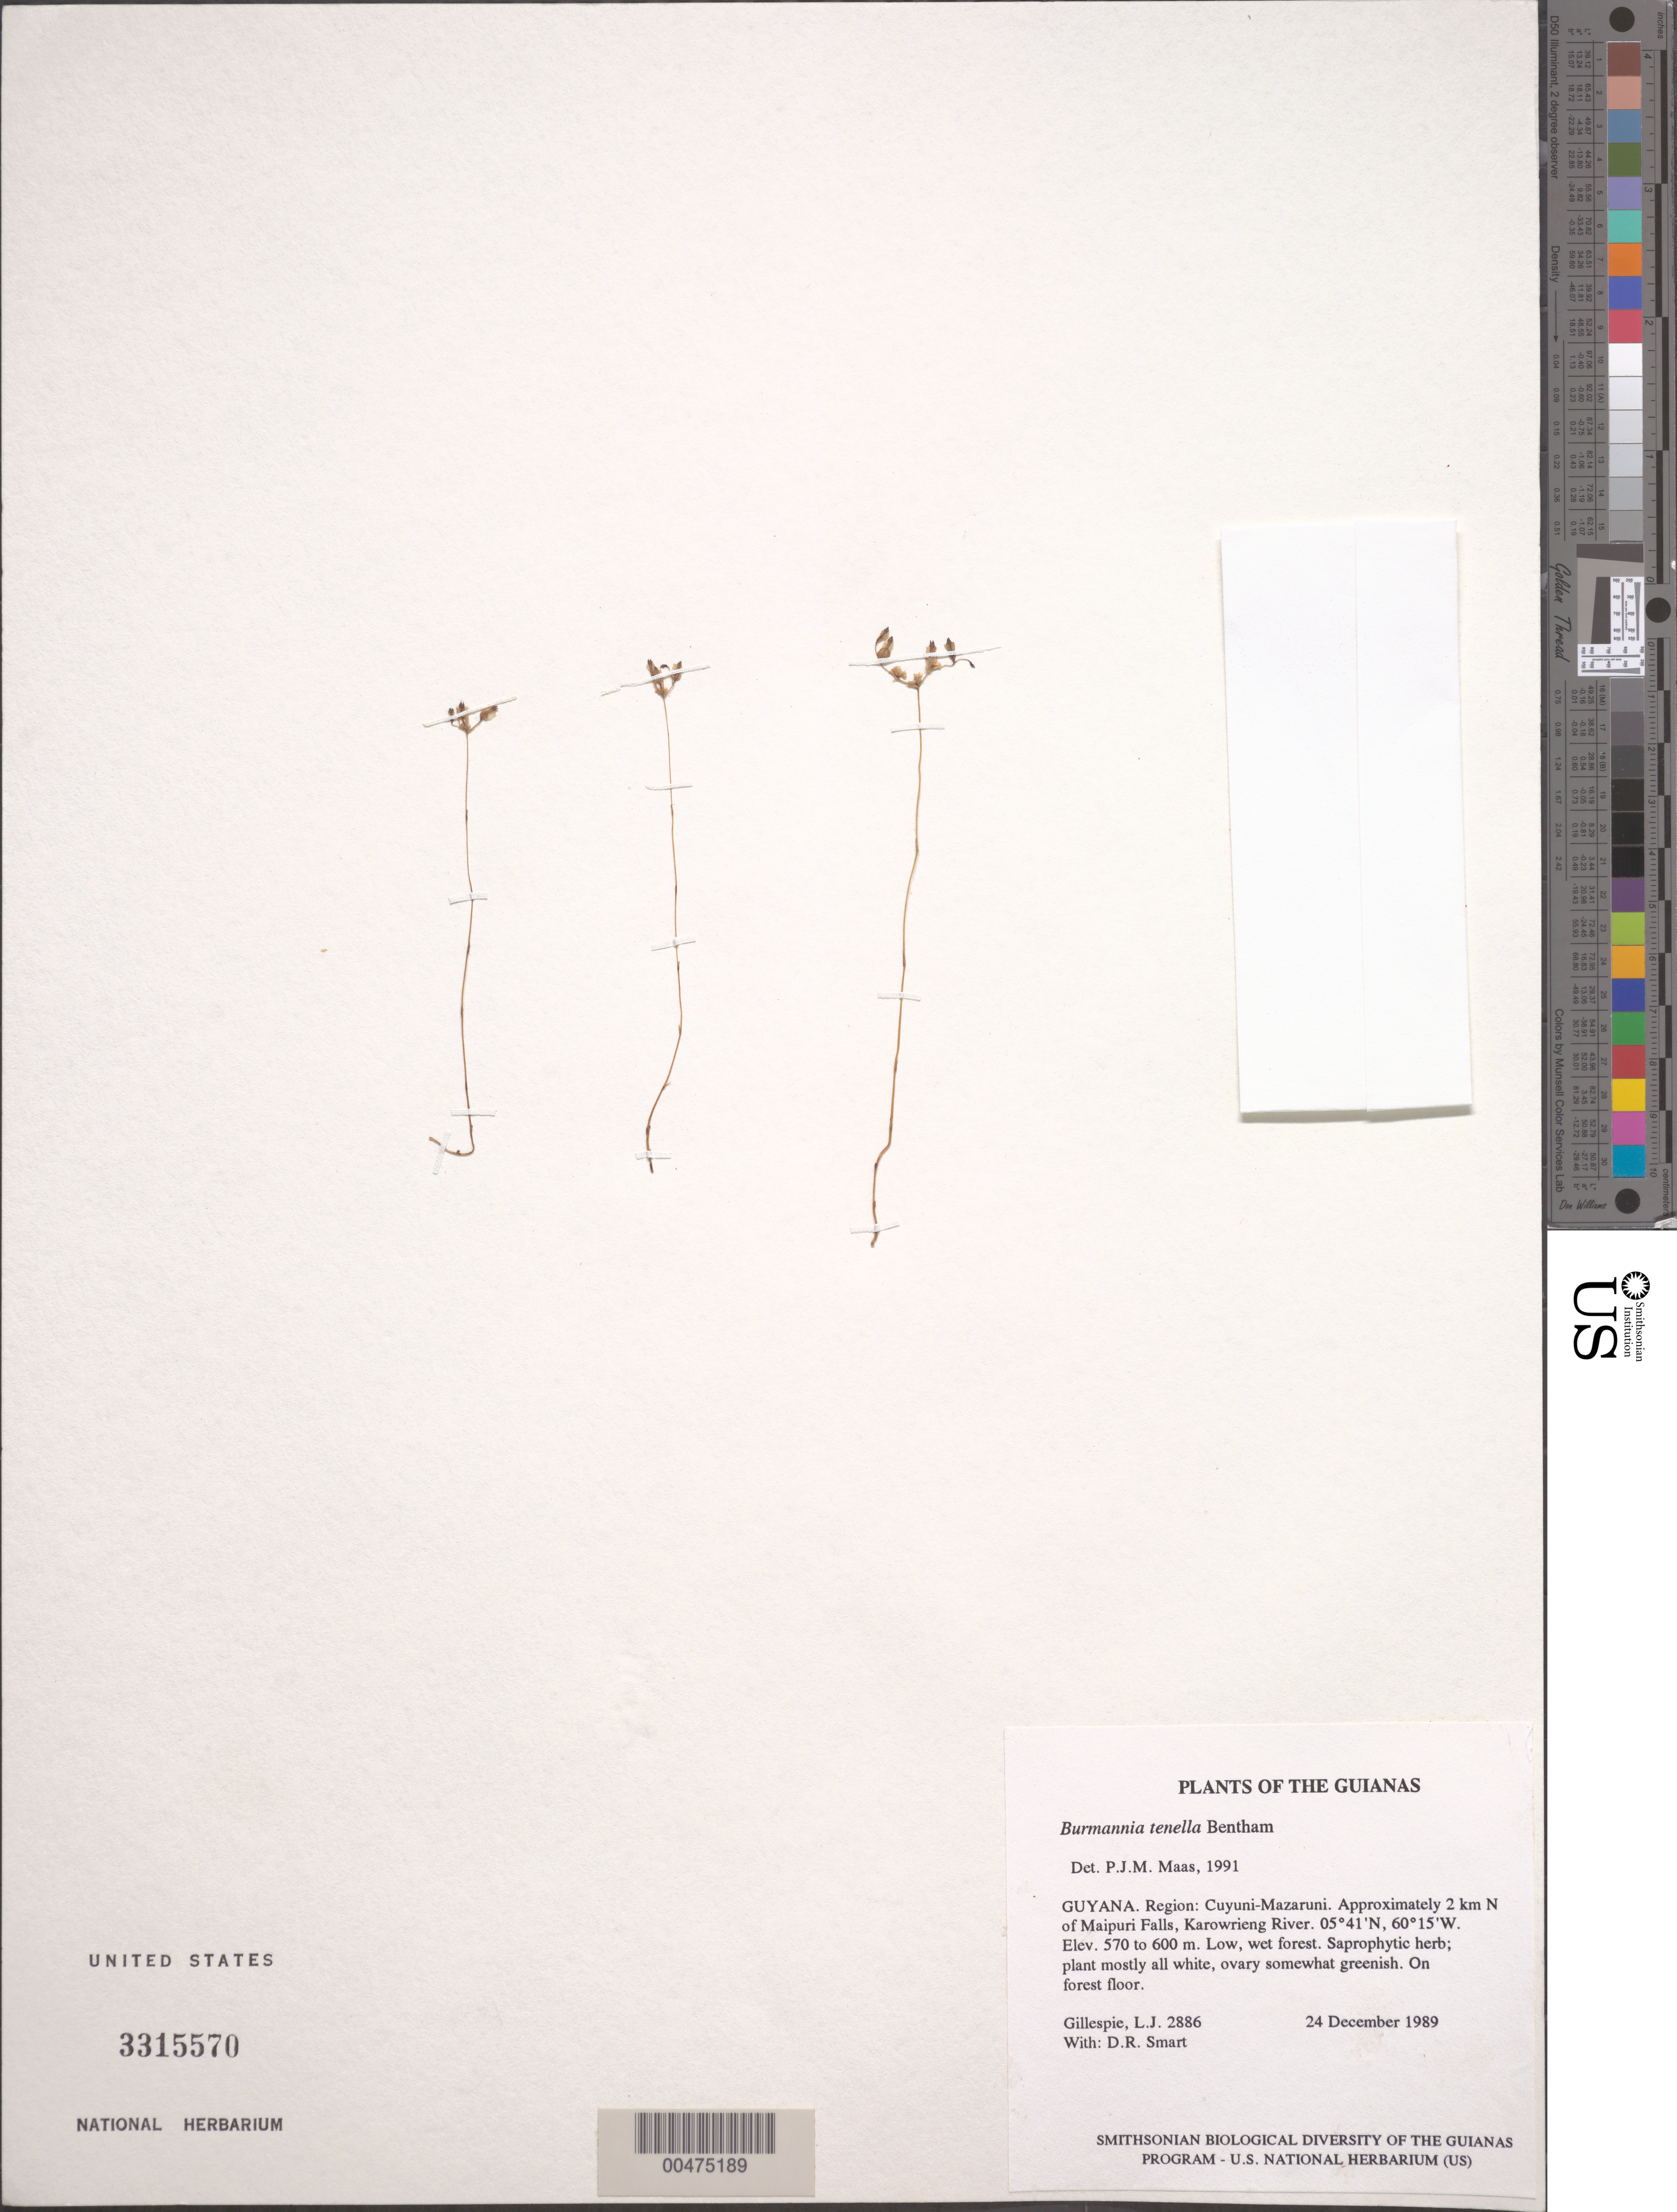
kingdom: Plantae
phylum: Tracheophyta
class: Liliopsida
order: Dioscoreales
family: Burmanniaceae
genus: Burmannia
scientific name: Burmannia tenella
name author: Benth.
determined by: Maas, Paul J. M.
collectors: L. J. Gillespie & D. R. Smart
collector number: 2886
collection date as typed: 24 December 1989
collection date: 1989-12-24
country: Guyana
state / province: Cuyuni-Mazaruni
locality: Approximately 2 km N of Maipuri Falls, Karowrieng River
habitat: Low, wet forest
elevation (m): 570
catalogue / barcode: US 3315570